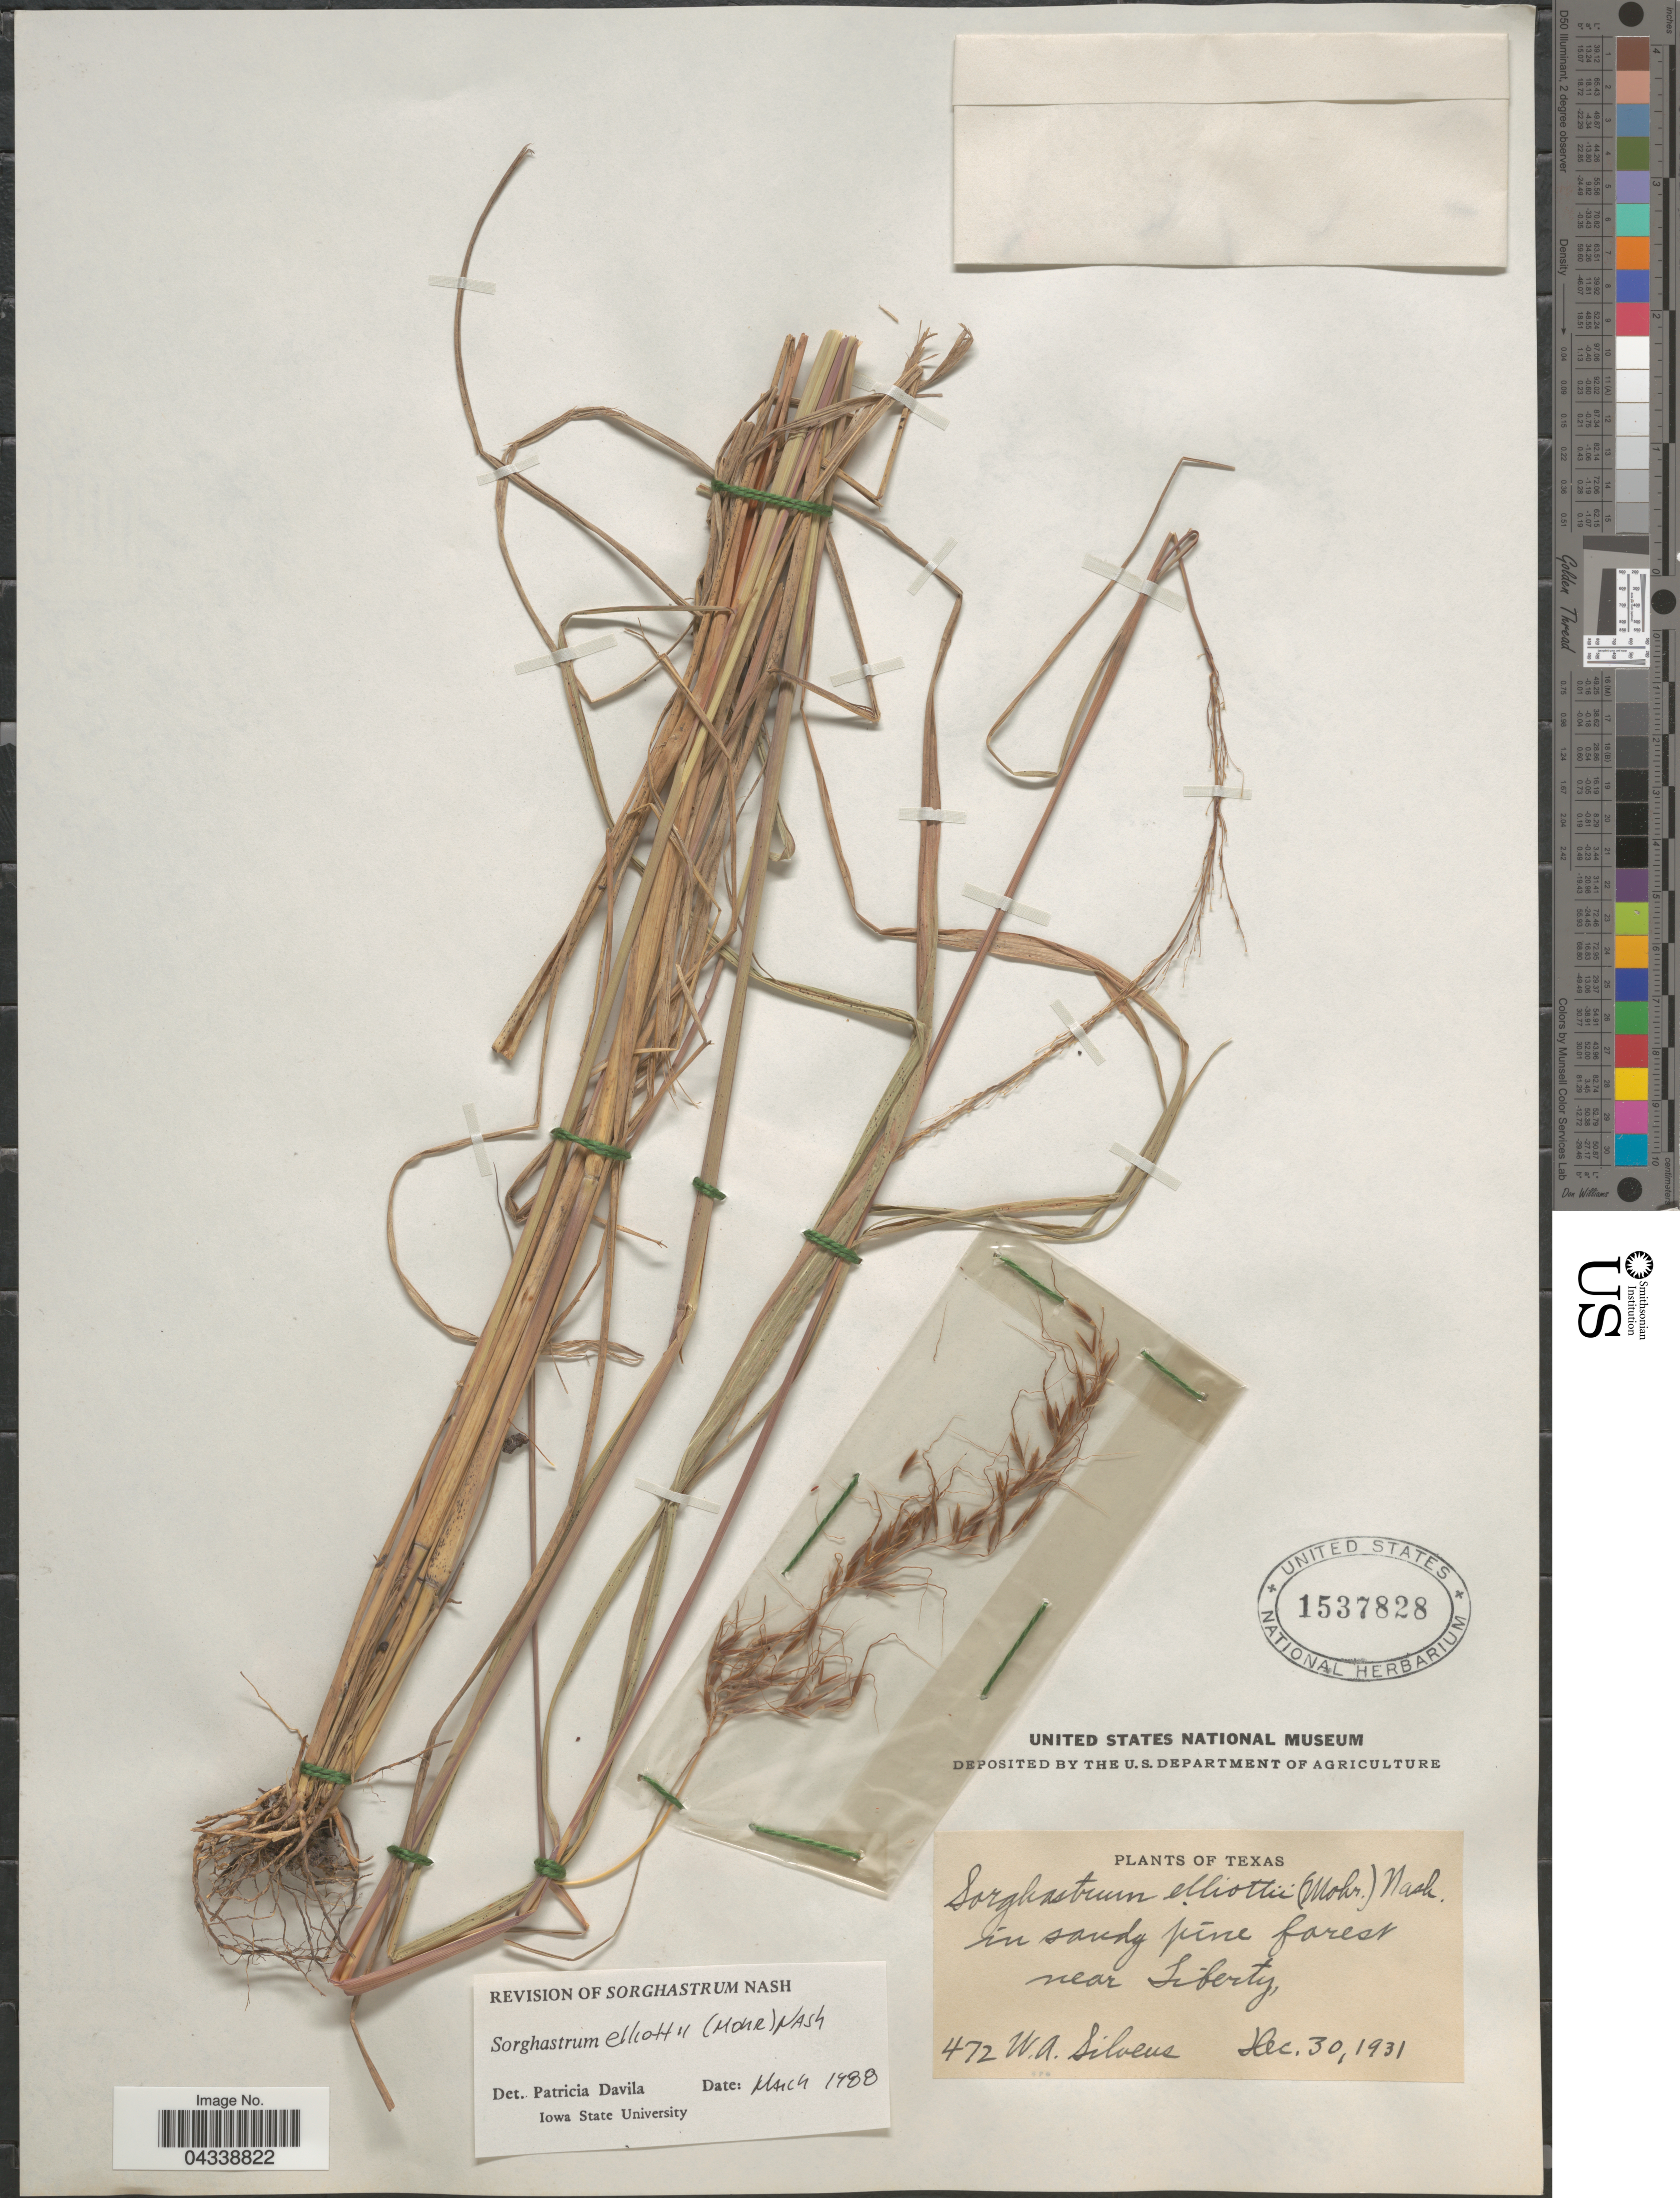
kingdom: Plantae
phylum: Tracheophyta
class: Liliopsida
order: Poales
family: Poaceae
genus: Sorghastrum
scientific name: Sorghastrum elliottii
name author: (C. Mohr) Nash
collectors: W. Silveus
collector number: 472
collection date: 1931-12-30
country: United States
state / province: Texas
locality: Near Liberty.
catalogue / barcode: US 1537828